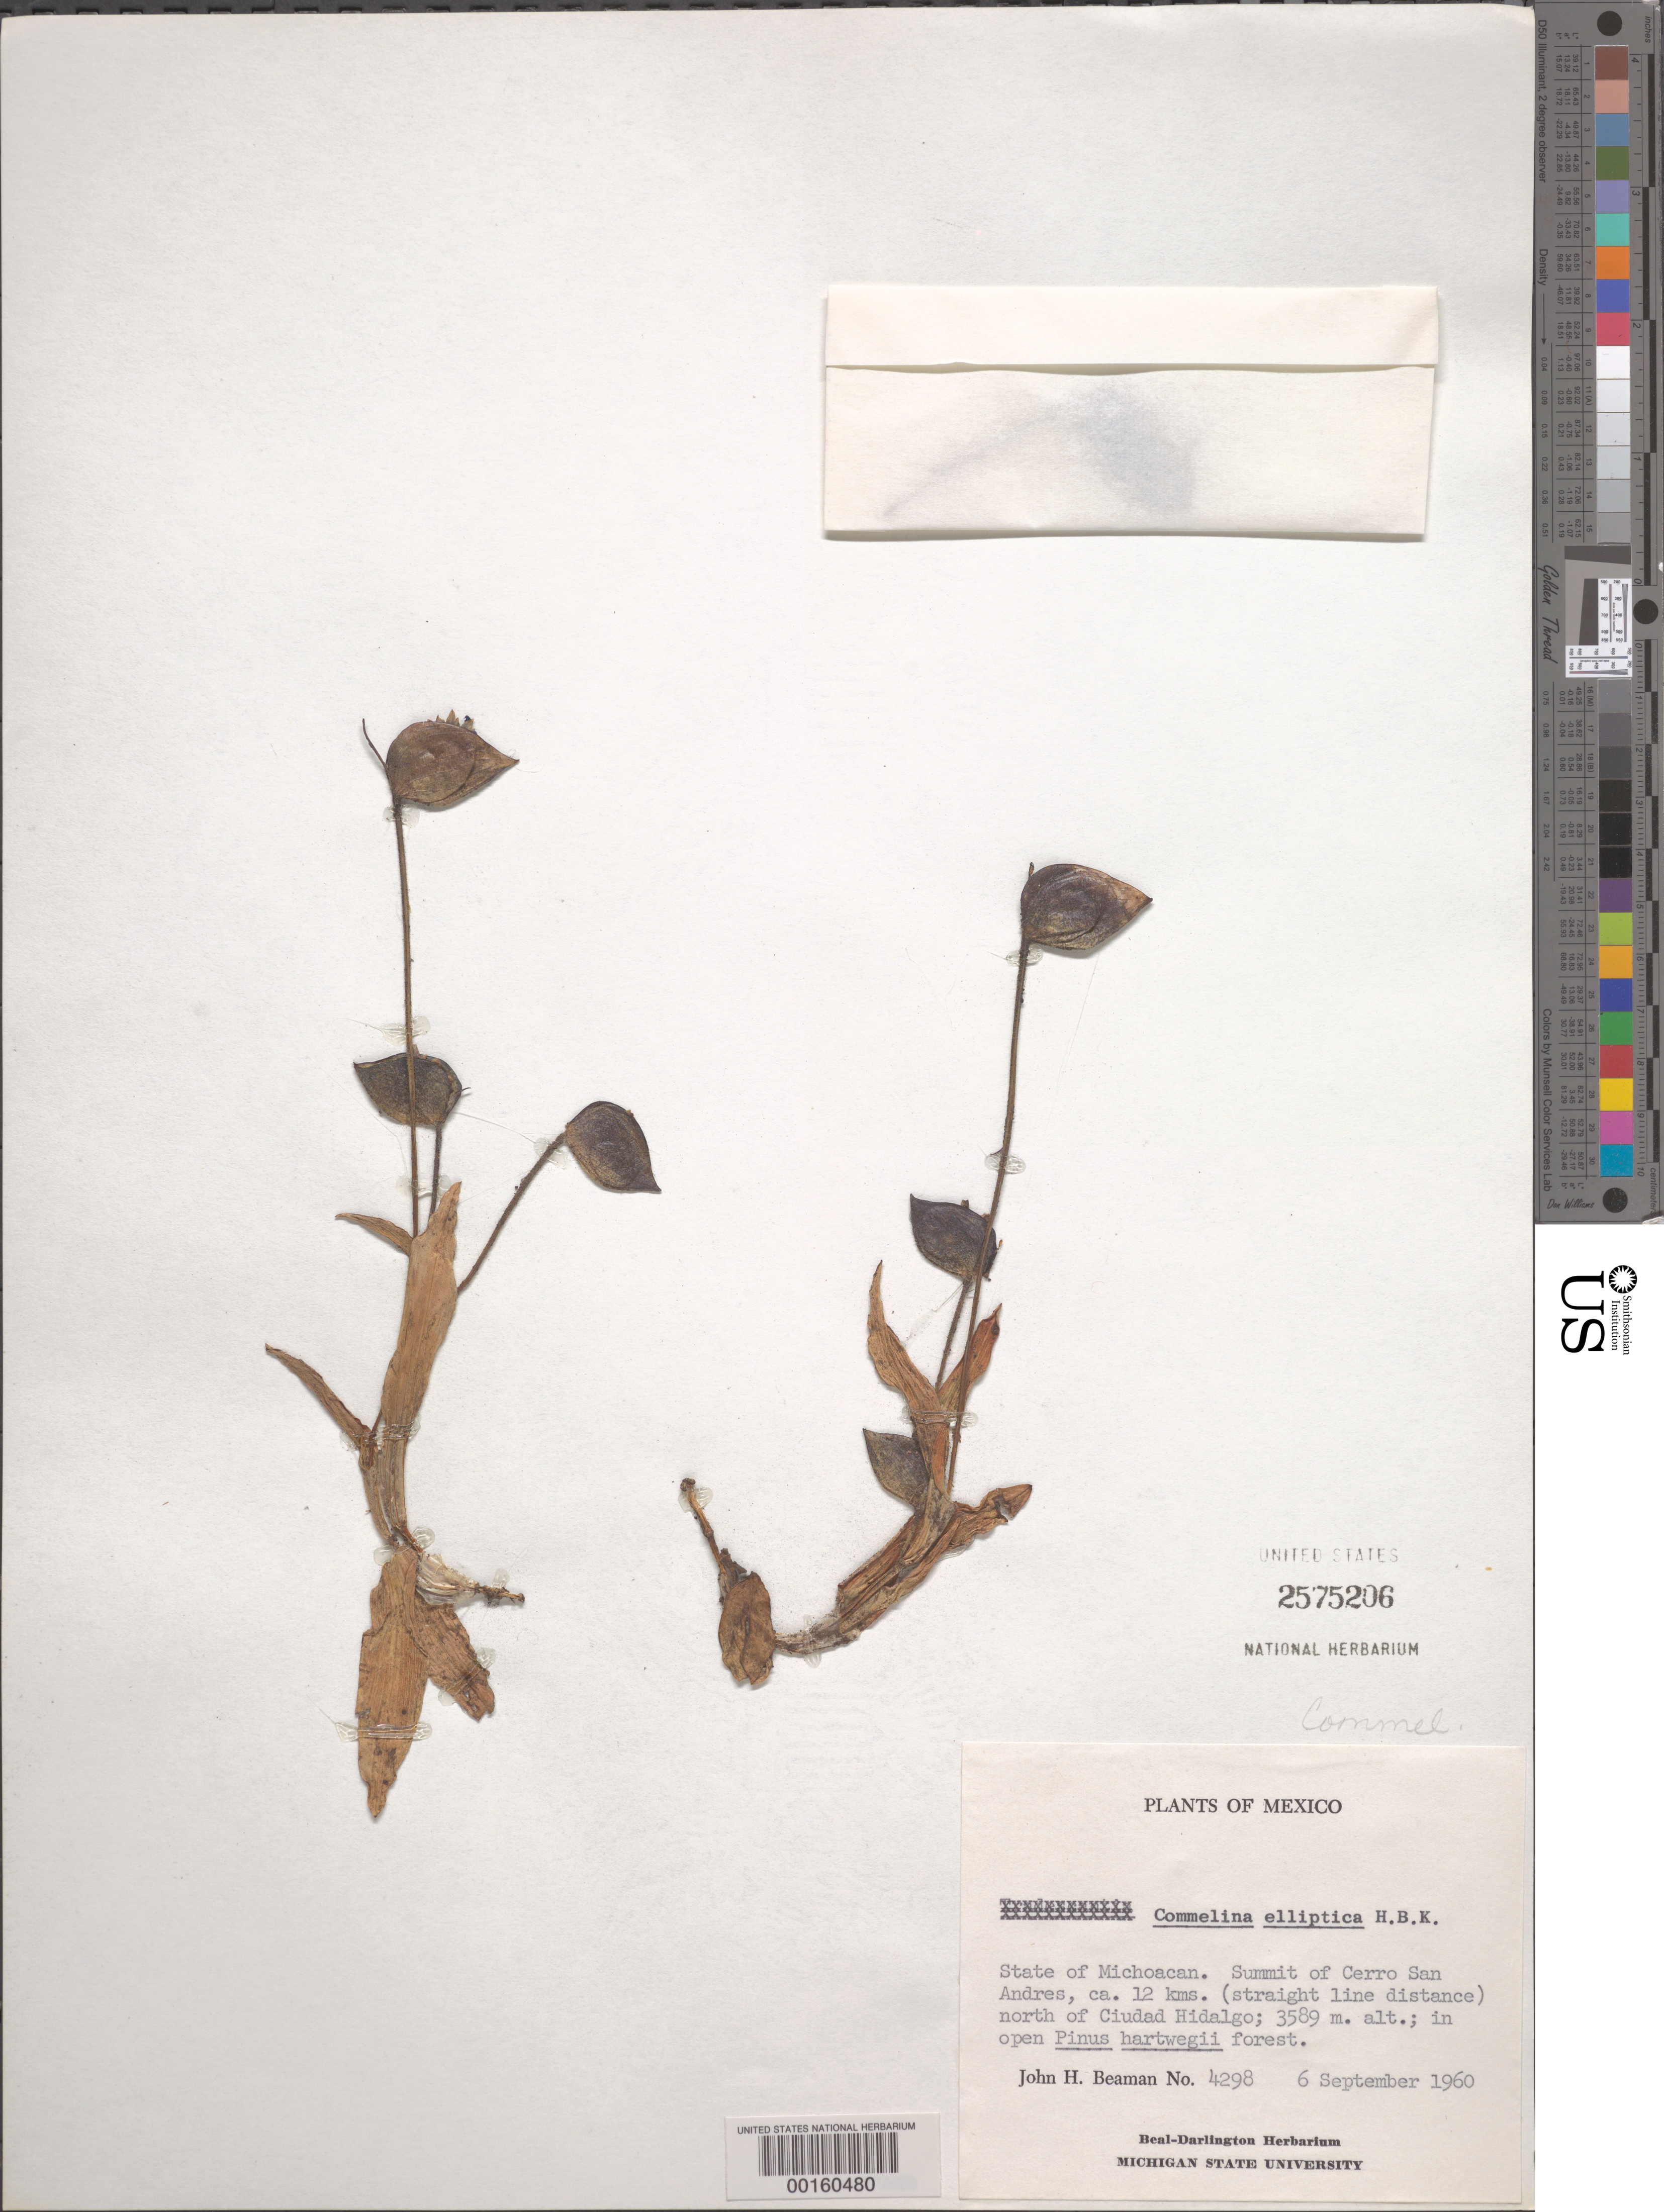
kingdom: Plantae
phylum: Tracheophyta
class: Liliopsida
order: Commelinales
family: Commelinaceae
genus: Commelina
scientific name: Commelina elliptica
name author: Kunth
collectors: J. H. Beaman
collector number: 4298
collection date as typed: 06 Sep 1960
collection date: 1960-09-06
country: Mexico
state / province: Michoacán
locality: Summit of Cerro San Andrés; N of Ciudad Hidalgo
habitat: Pinus hartwegii forest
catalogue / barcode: US 2575206